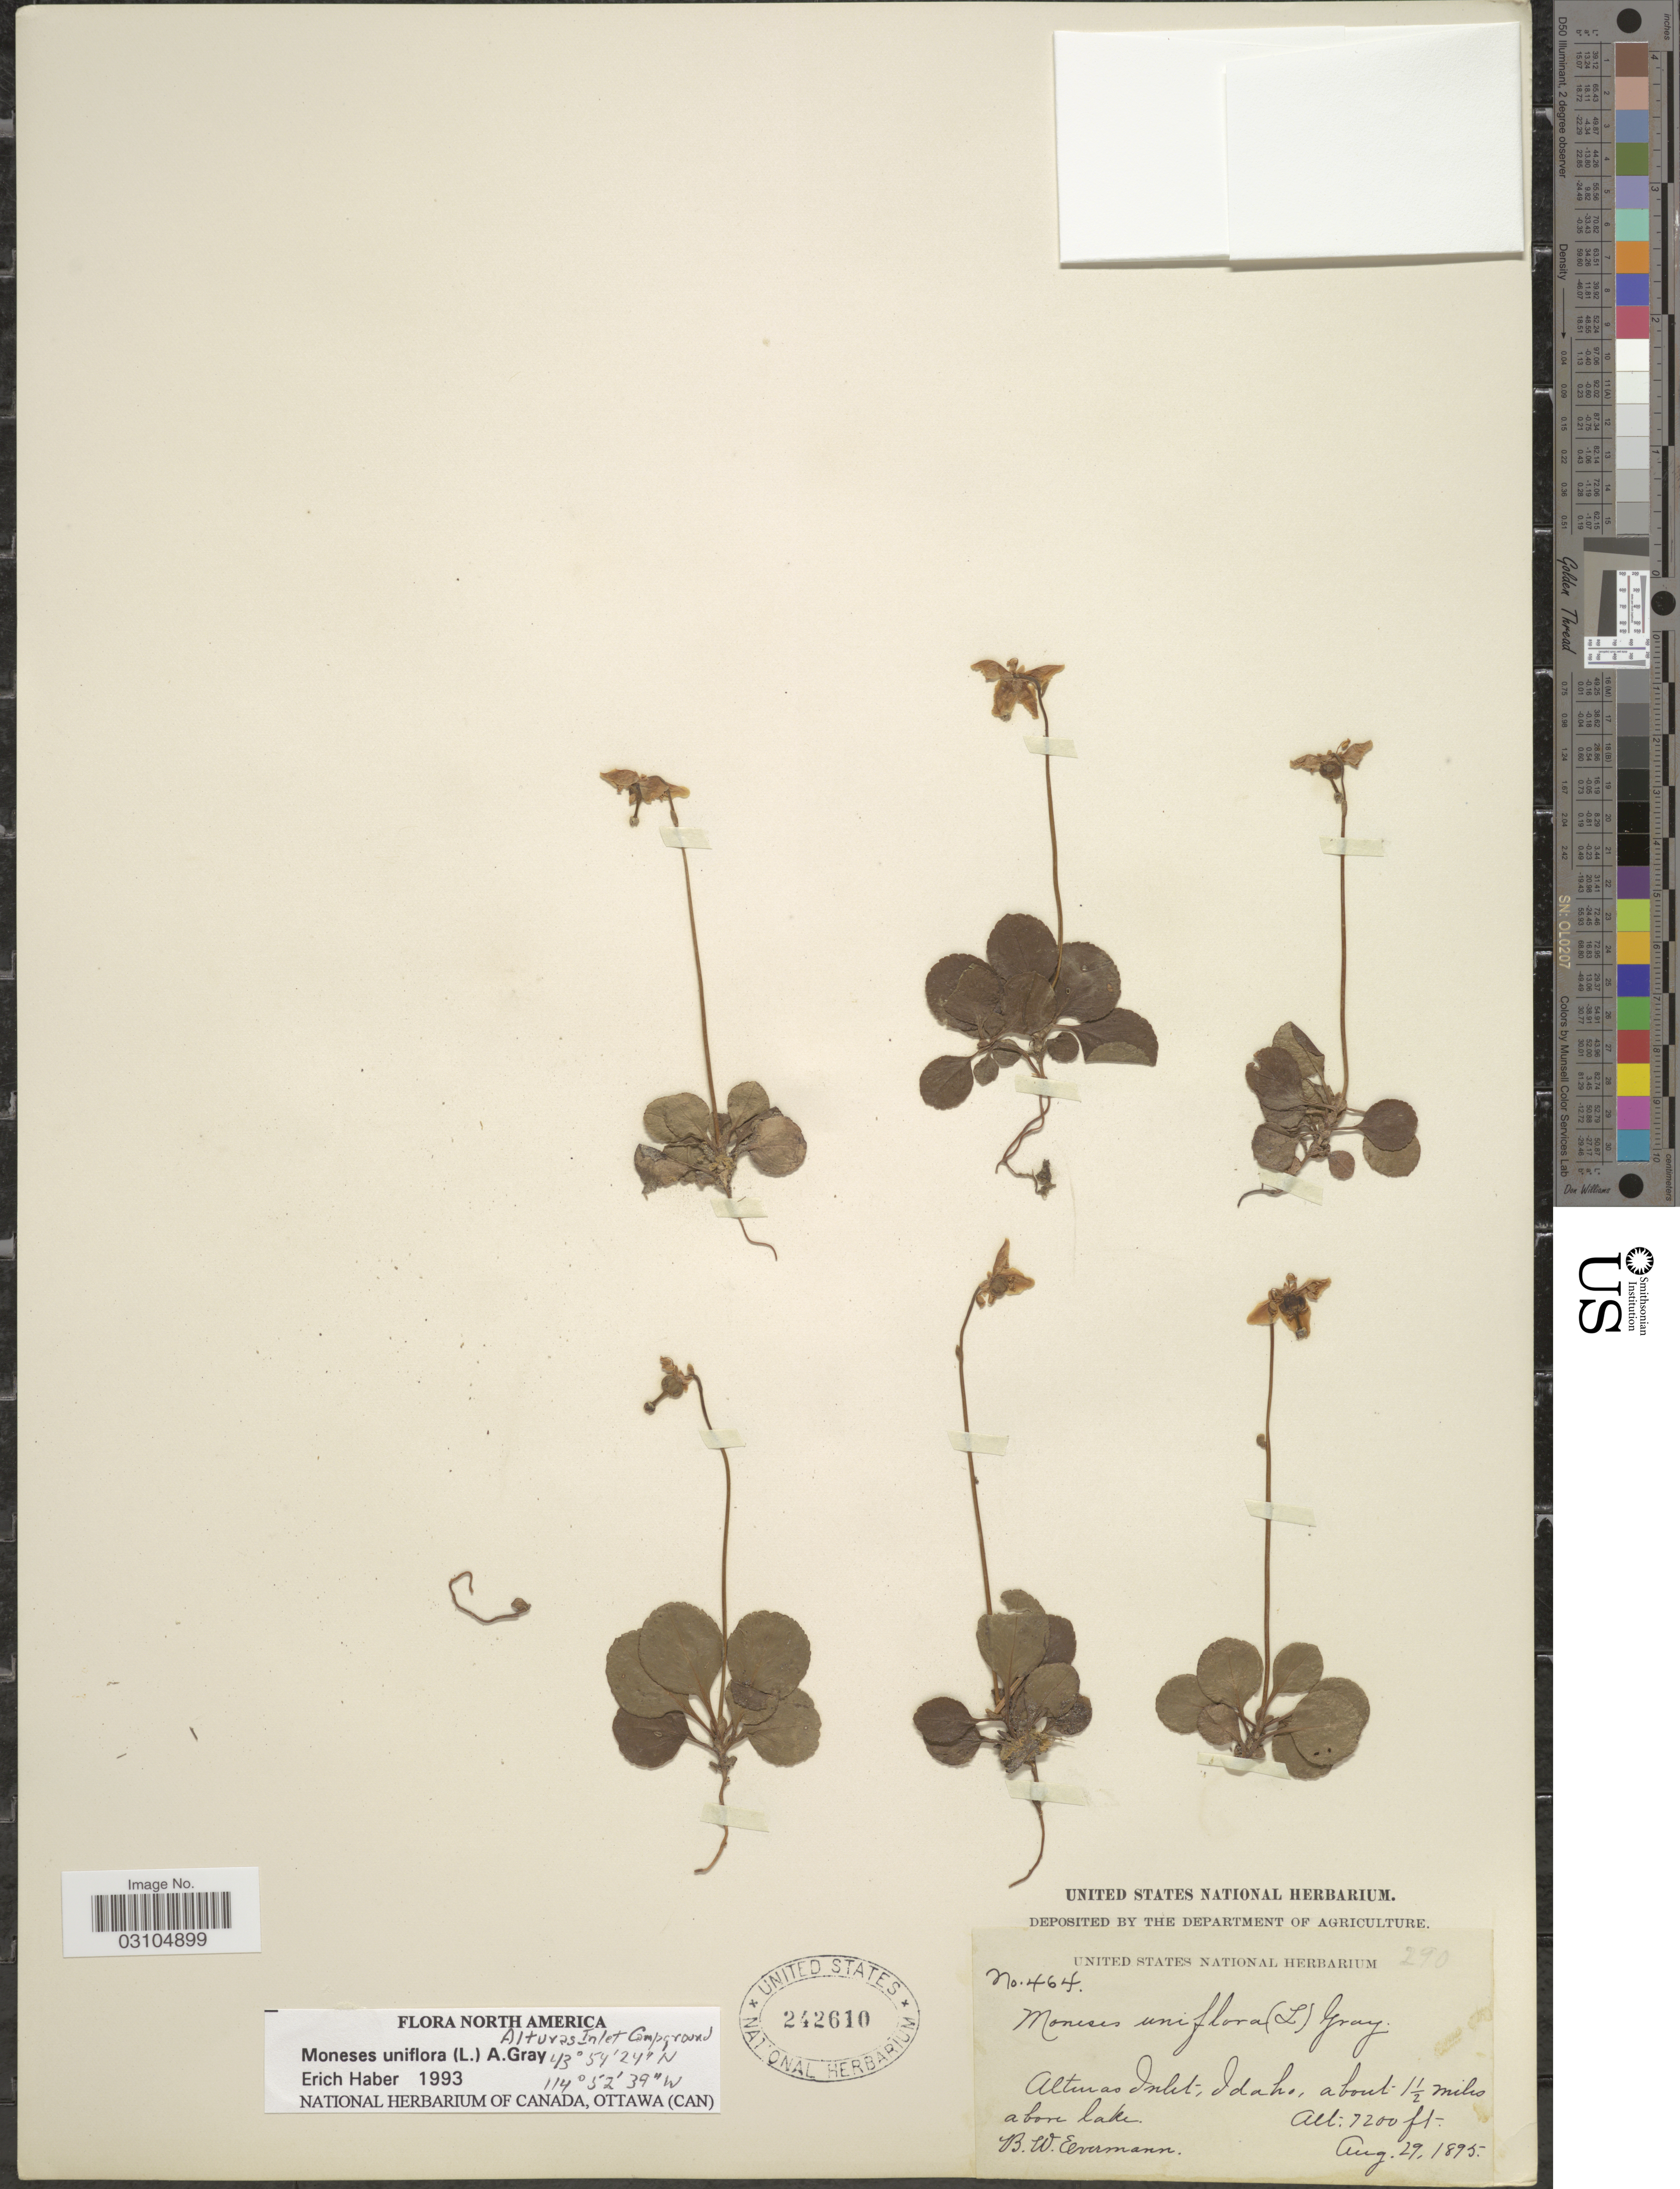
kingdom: Plantae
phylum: Tracheophyta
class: Magnoliopsida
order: Ericales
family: Ericaceae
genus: Moneses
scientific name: Moneses uniflora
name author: (L.) A. Gray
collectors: B. W. Evermann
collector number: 464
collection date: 1895-08-29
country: United States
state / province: Idaho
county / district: Blaine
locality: Alturas Inlet, Idaho, about 1½ miles above lake.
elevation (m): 2195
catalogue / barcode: US 242610